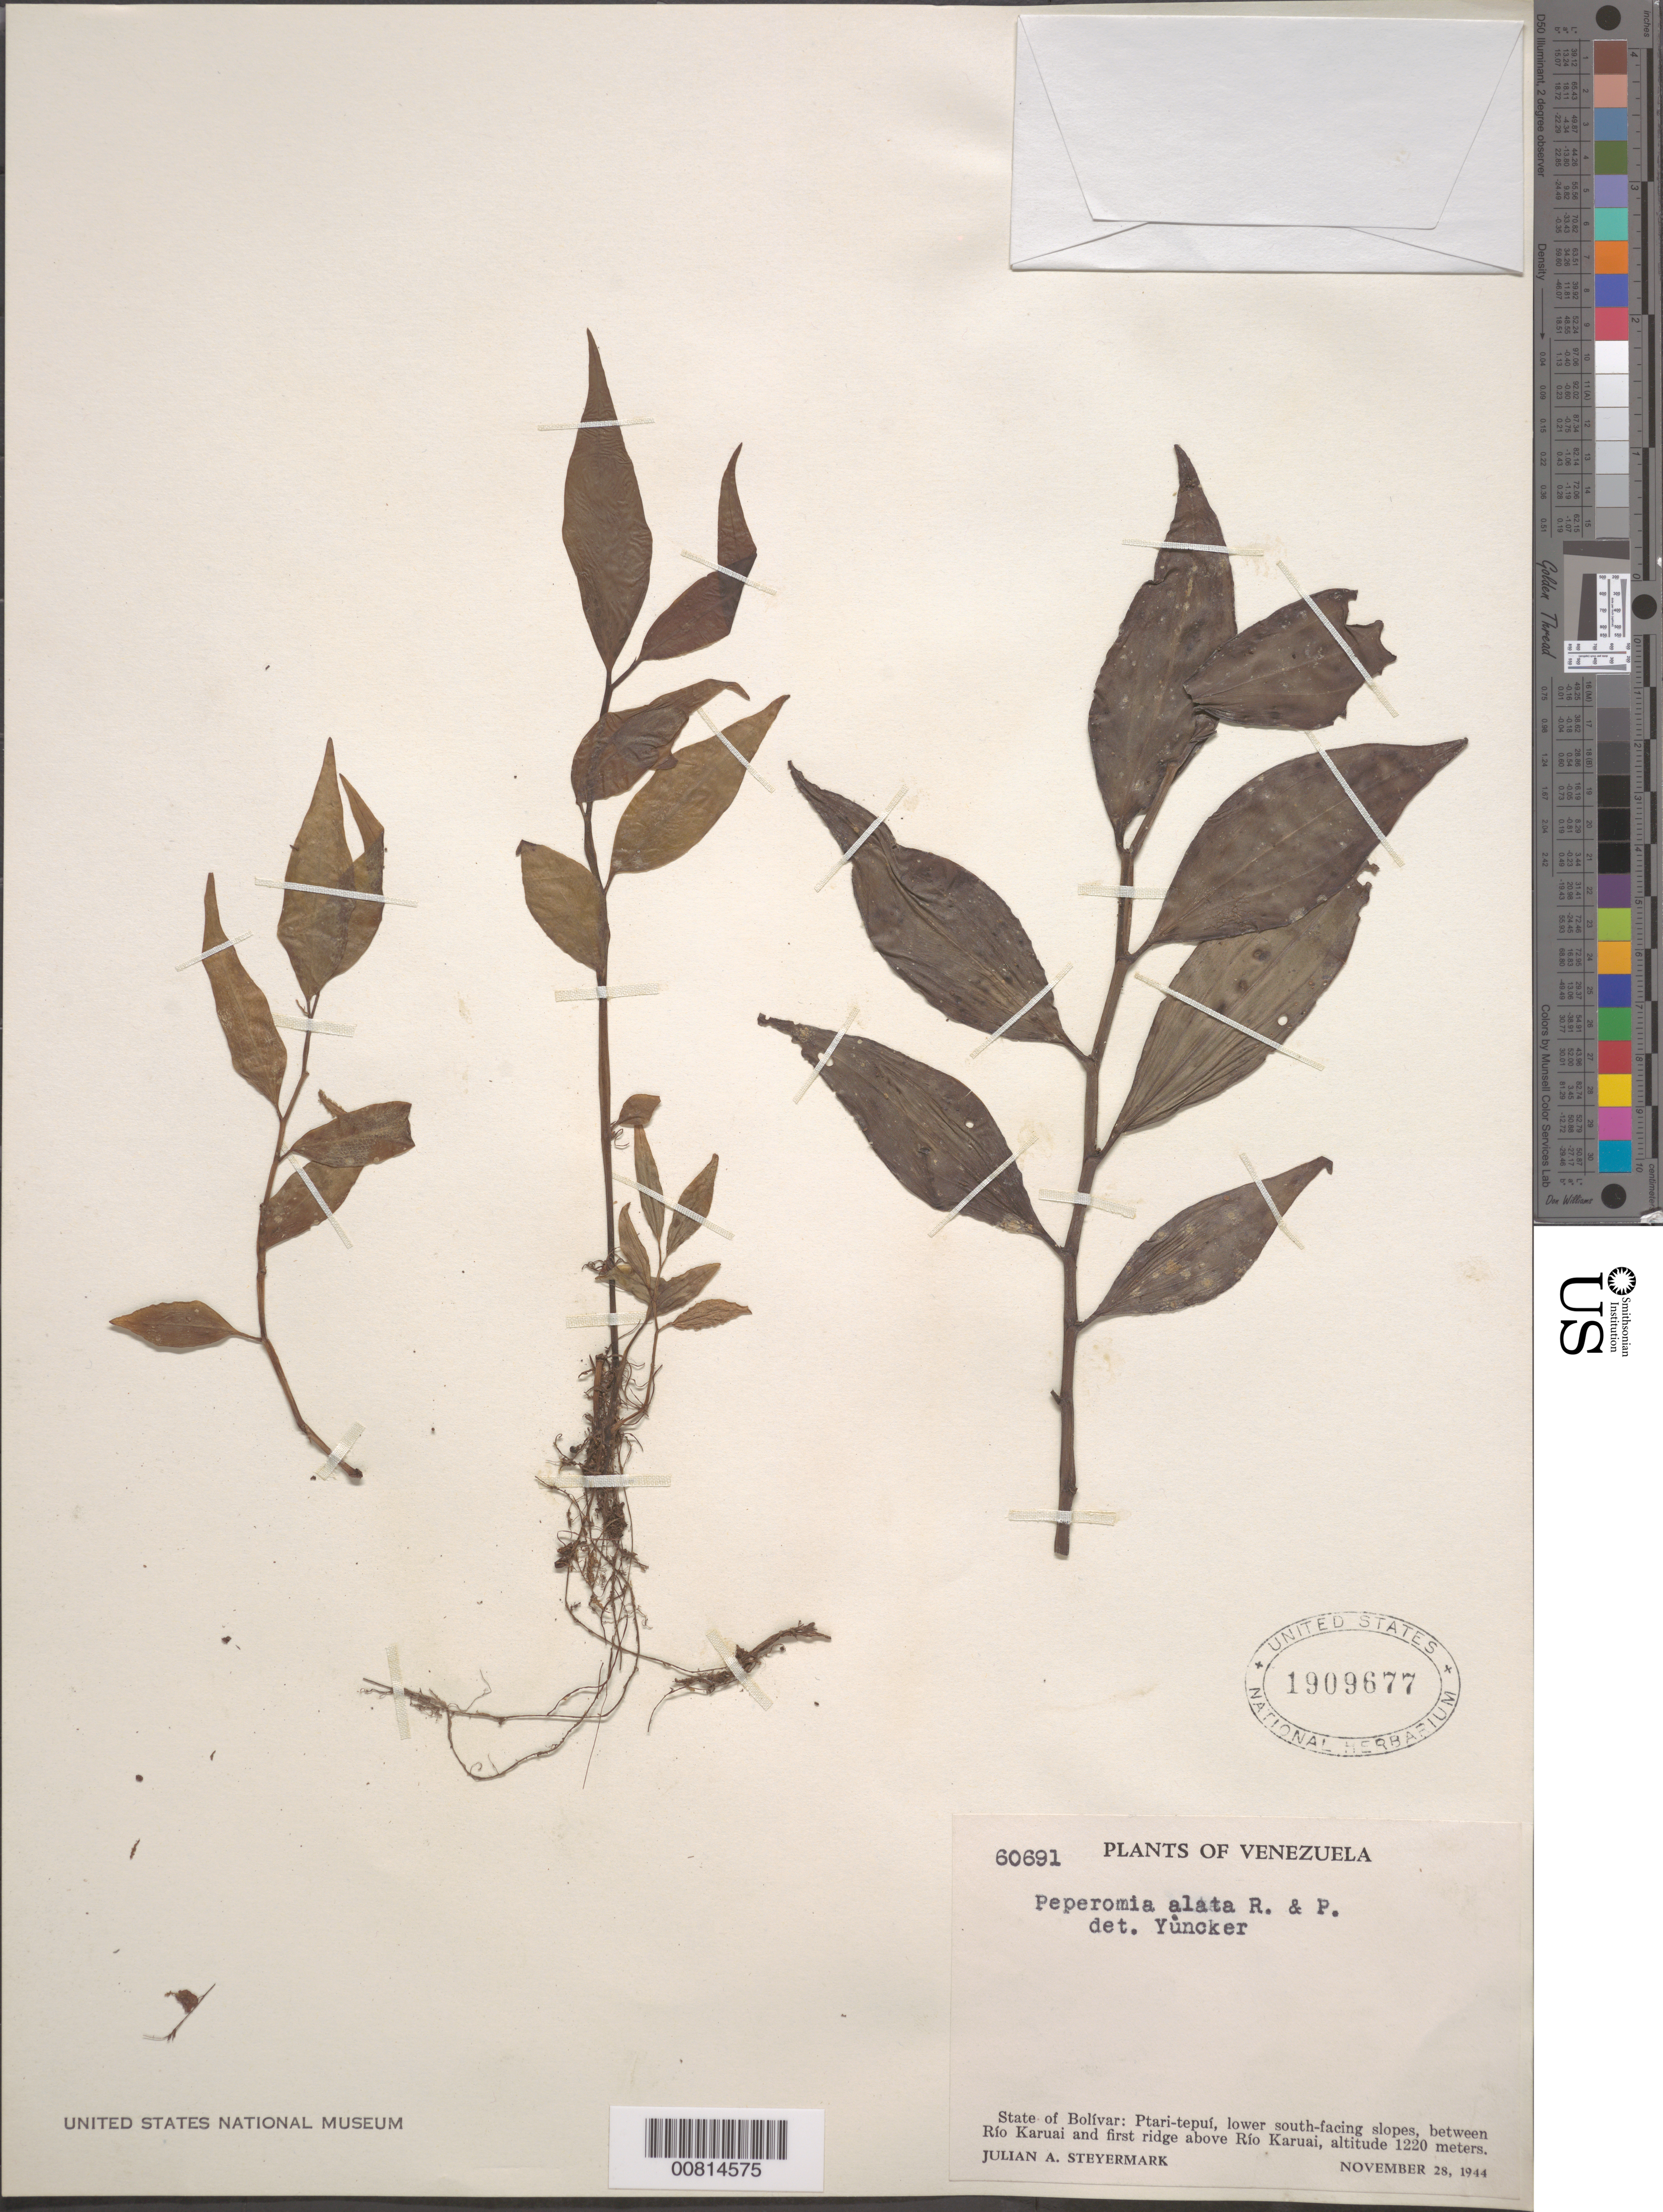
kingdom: Plantae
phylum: Tracheophyta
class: Magnoliopsida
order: Piperales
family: Piperaceae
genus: Peperomia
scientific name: Peperomia alata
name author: Ruiz & Pav.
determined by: Yuncker, T. G.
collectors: J. Steyermark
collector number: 60691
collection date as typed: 28-Nov-44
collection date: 1944-11-28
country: Venezuela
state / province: Bolívar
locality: Ptari-tepuí, between Río Karuai and first ridge above Río Karuai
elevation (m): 1220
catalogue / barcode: US 1909677